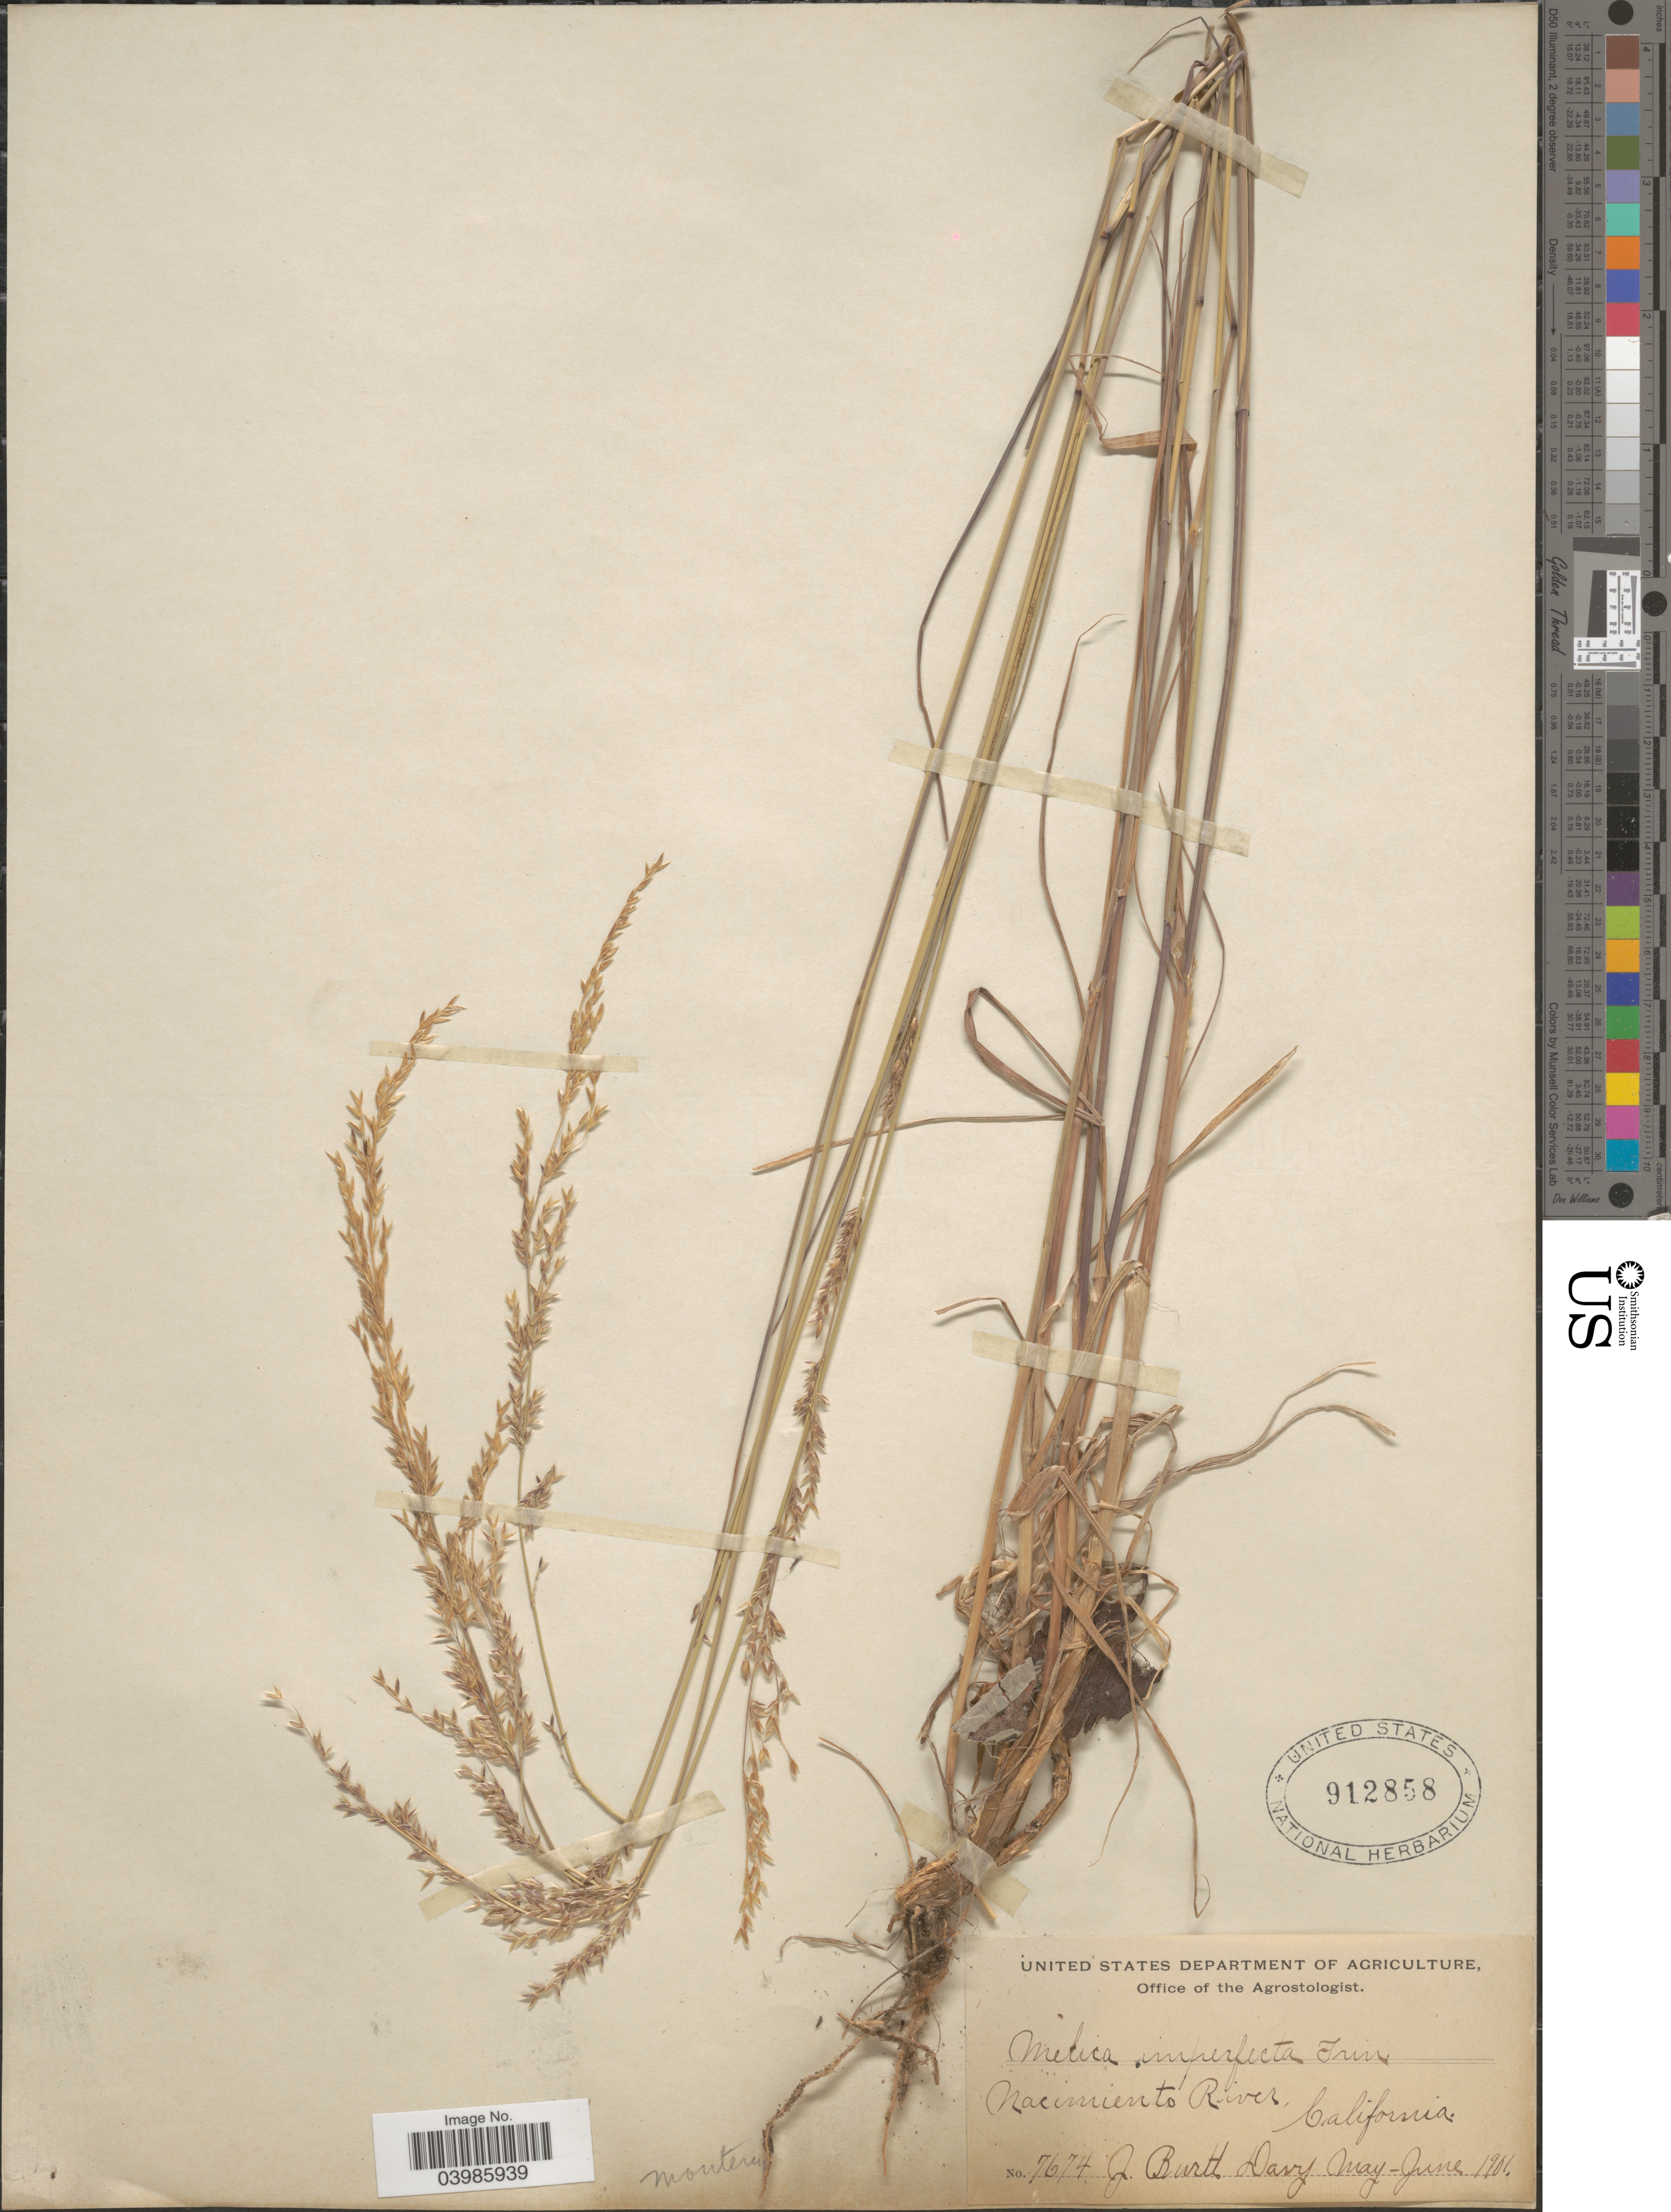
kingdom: Plantae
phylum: Tracheophyta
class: Liliopsida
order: Poales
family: Poaceae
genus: Melica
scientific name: Melica imperfecta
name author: Trin.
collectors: J. Burtt Davy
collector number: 7674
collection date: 1901-05/1901-06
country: United States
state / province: California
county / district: Monterey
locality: Monterey. Nacimiento River.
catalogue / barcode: US 912858